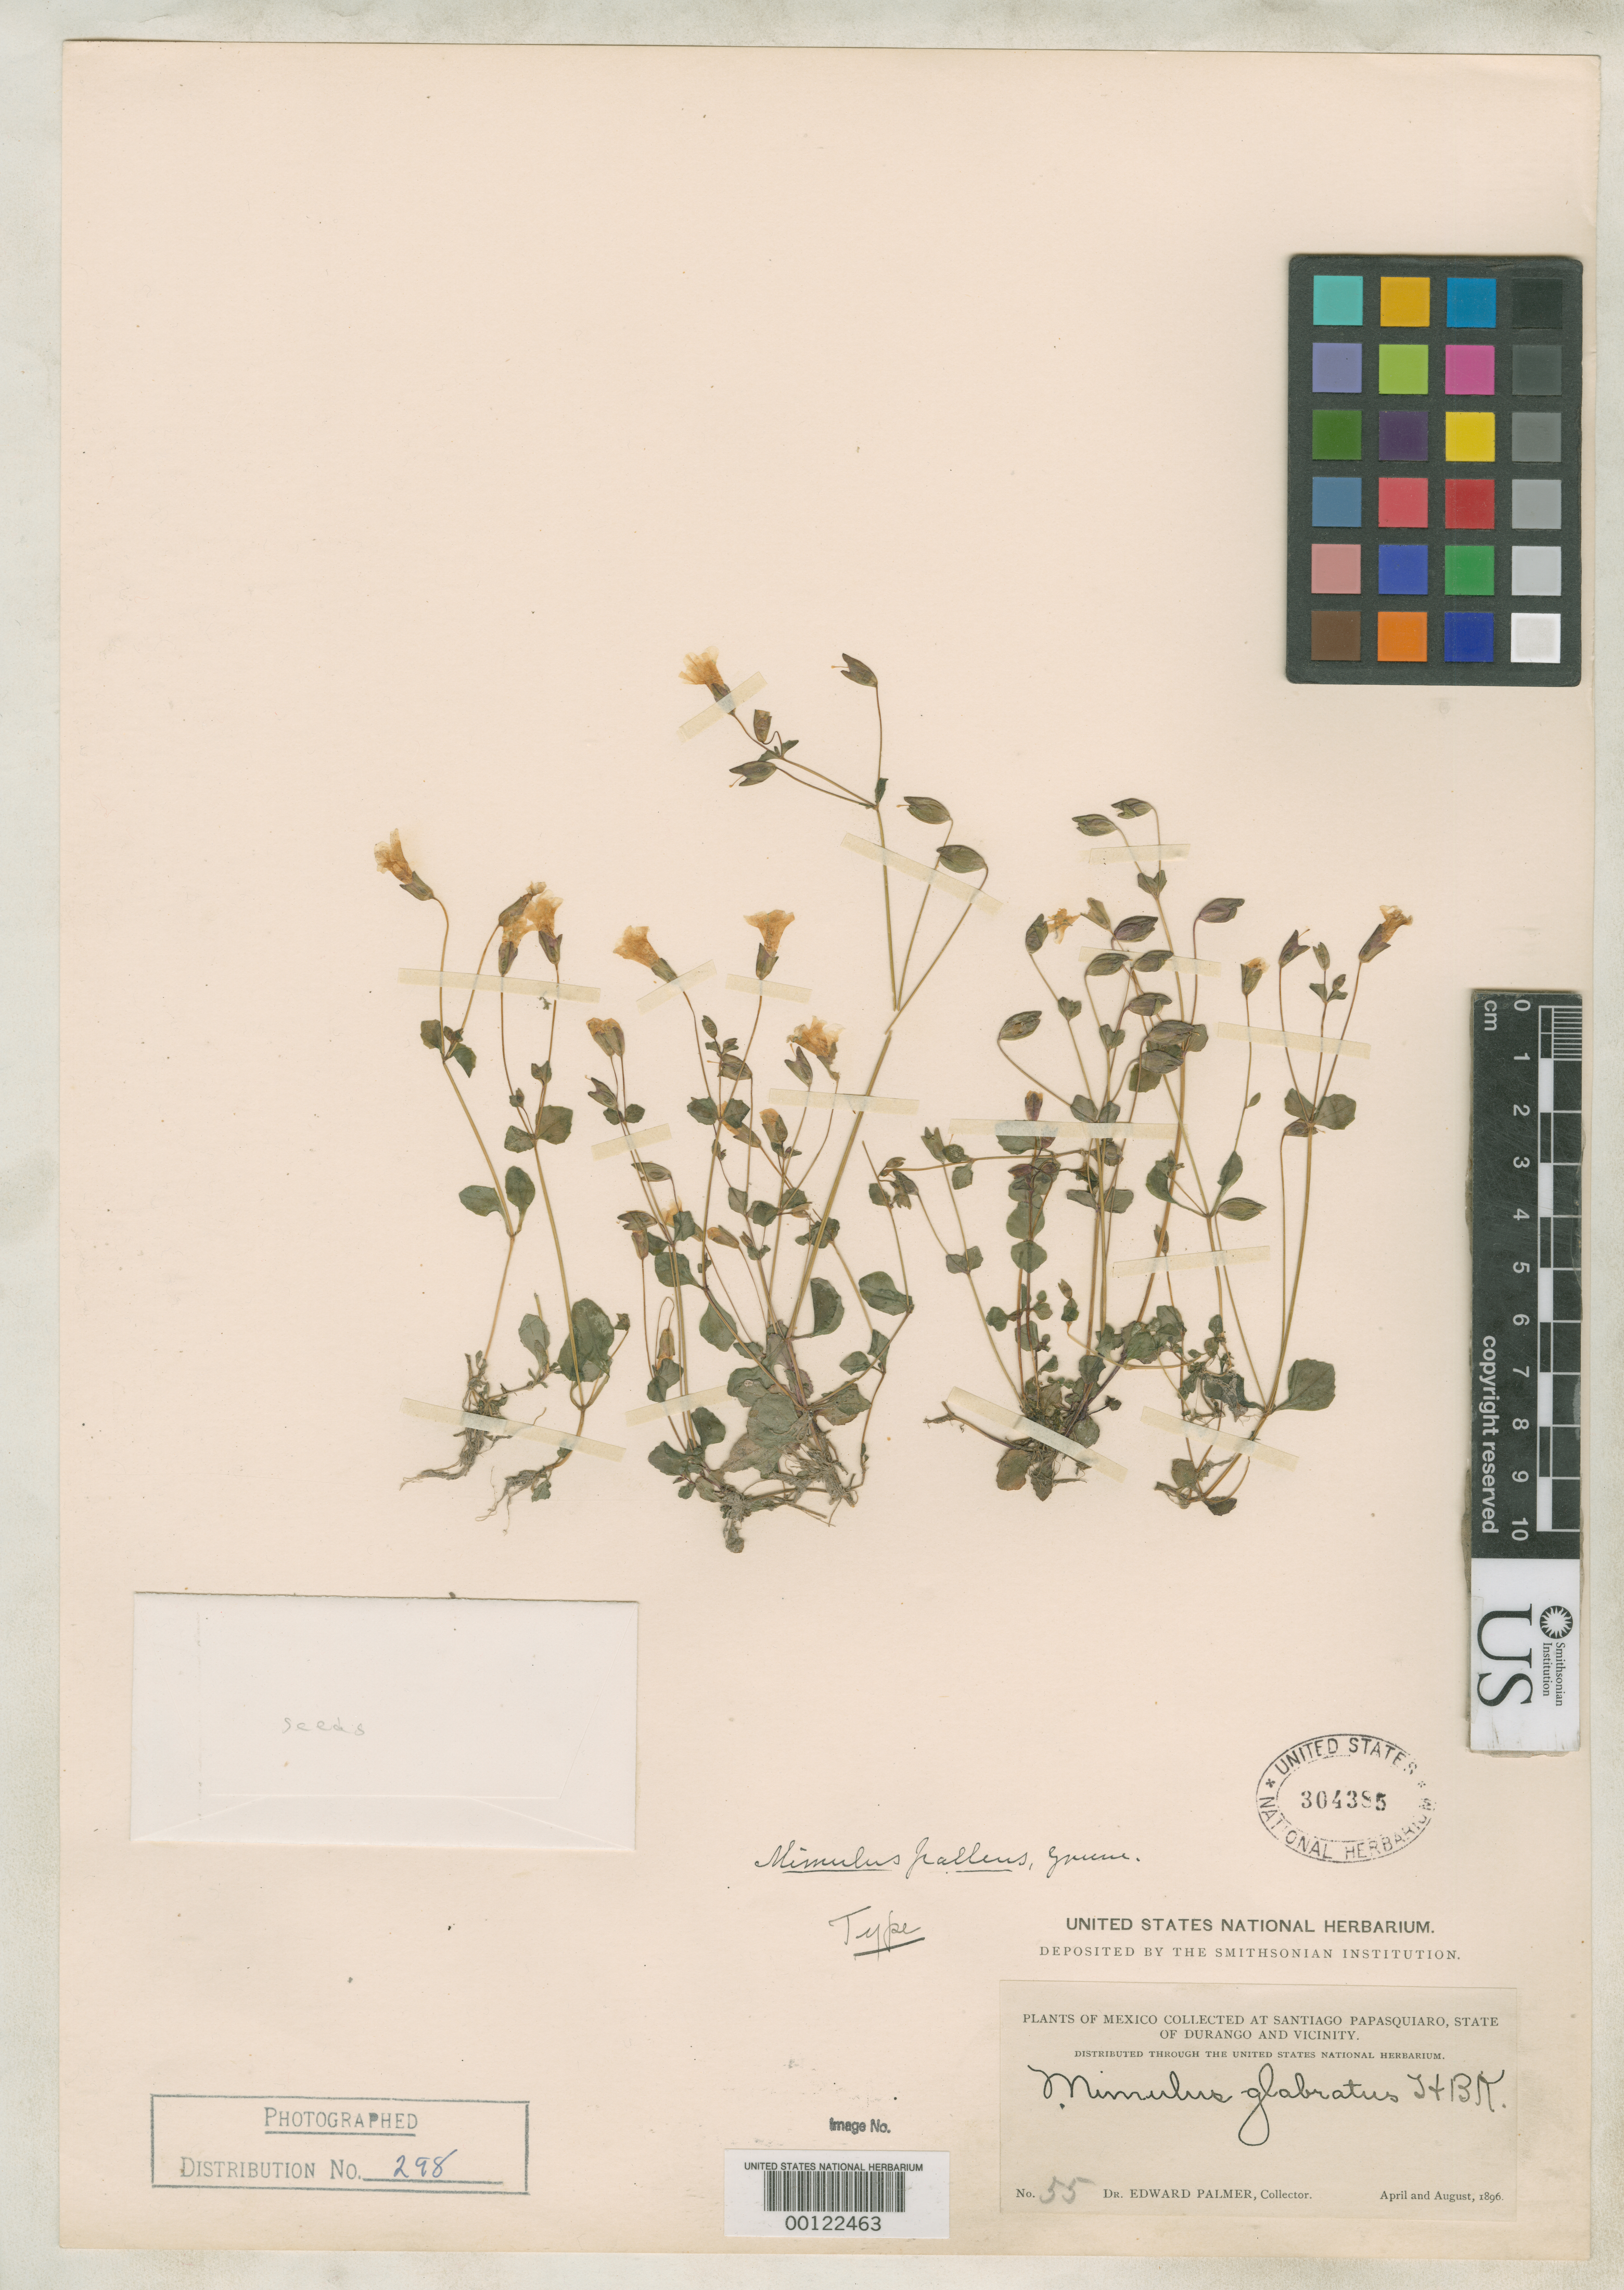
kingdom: Plantae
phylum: Tracheophyta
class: Magnoliopsida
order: Lamiales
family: Phrymaceae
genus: Mimulus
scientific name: Mimulus pallens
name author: Greene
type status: Holotype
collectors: E. Palmer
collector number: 55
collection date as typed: Apr 1896 to -- Aug 1896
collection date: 1896-04/1896-08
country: Mexico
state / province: Durango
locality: Santiago Papasquiaro.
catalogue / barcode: US 304385